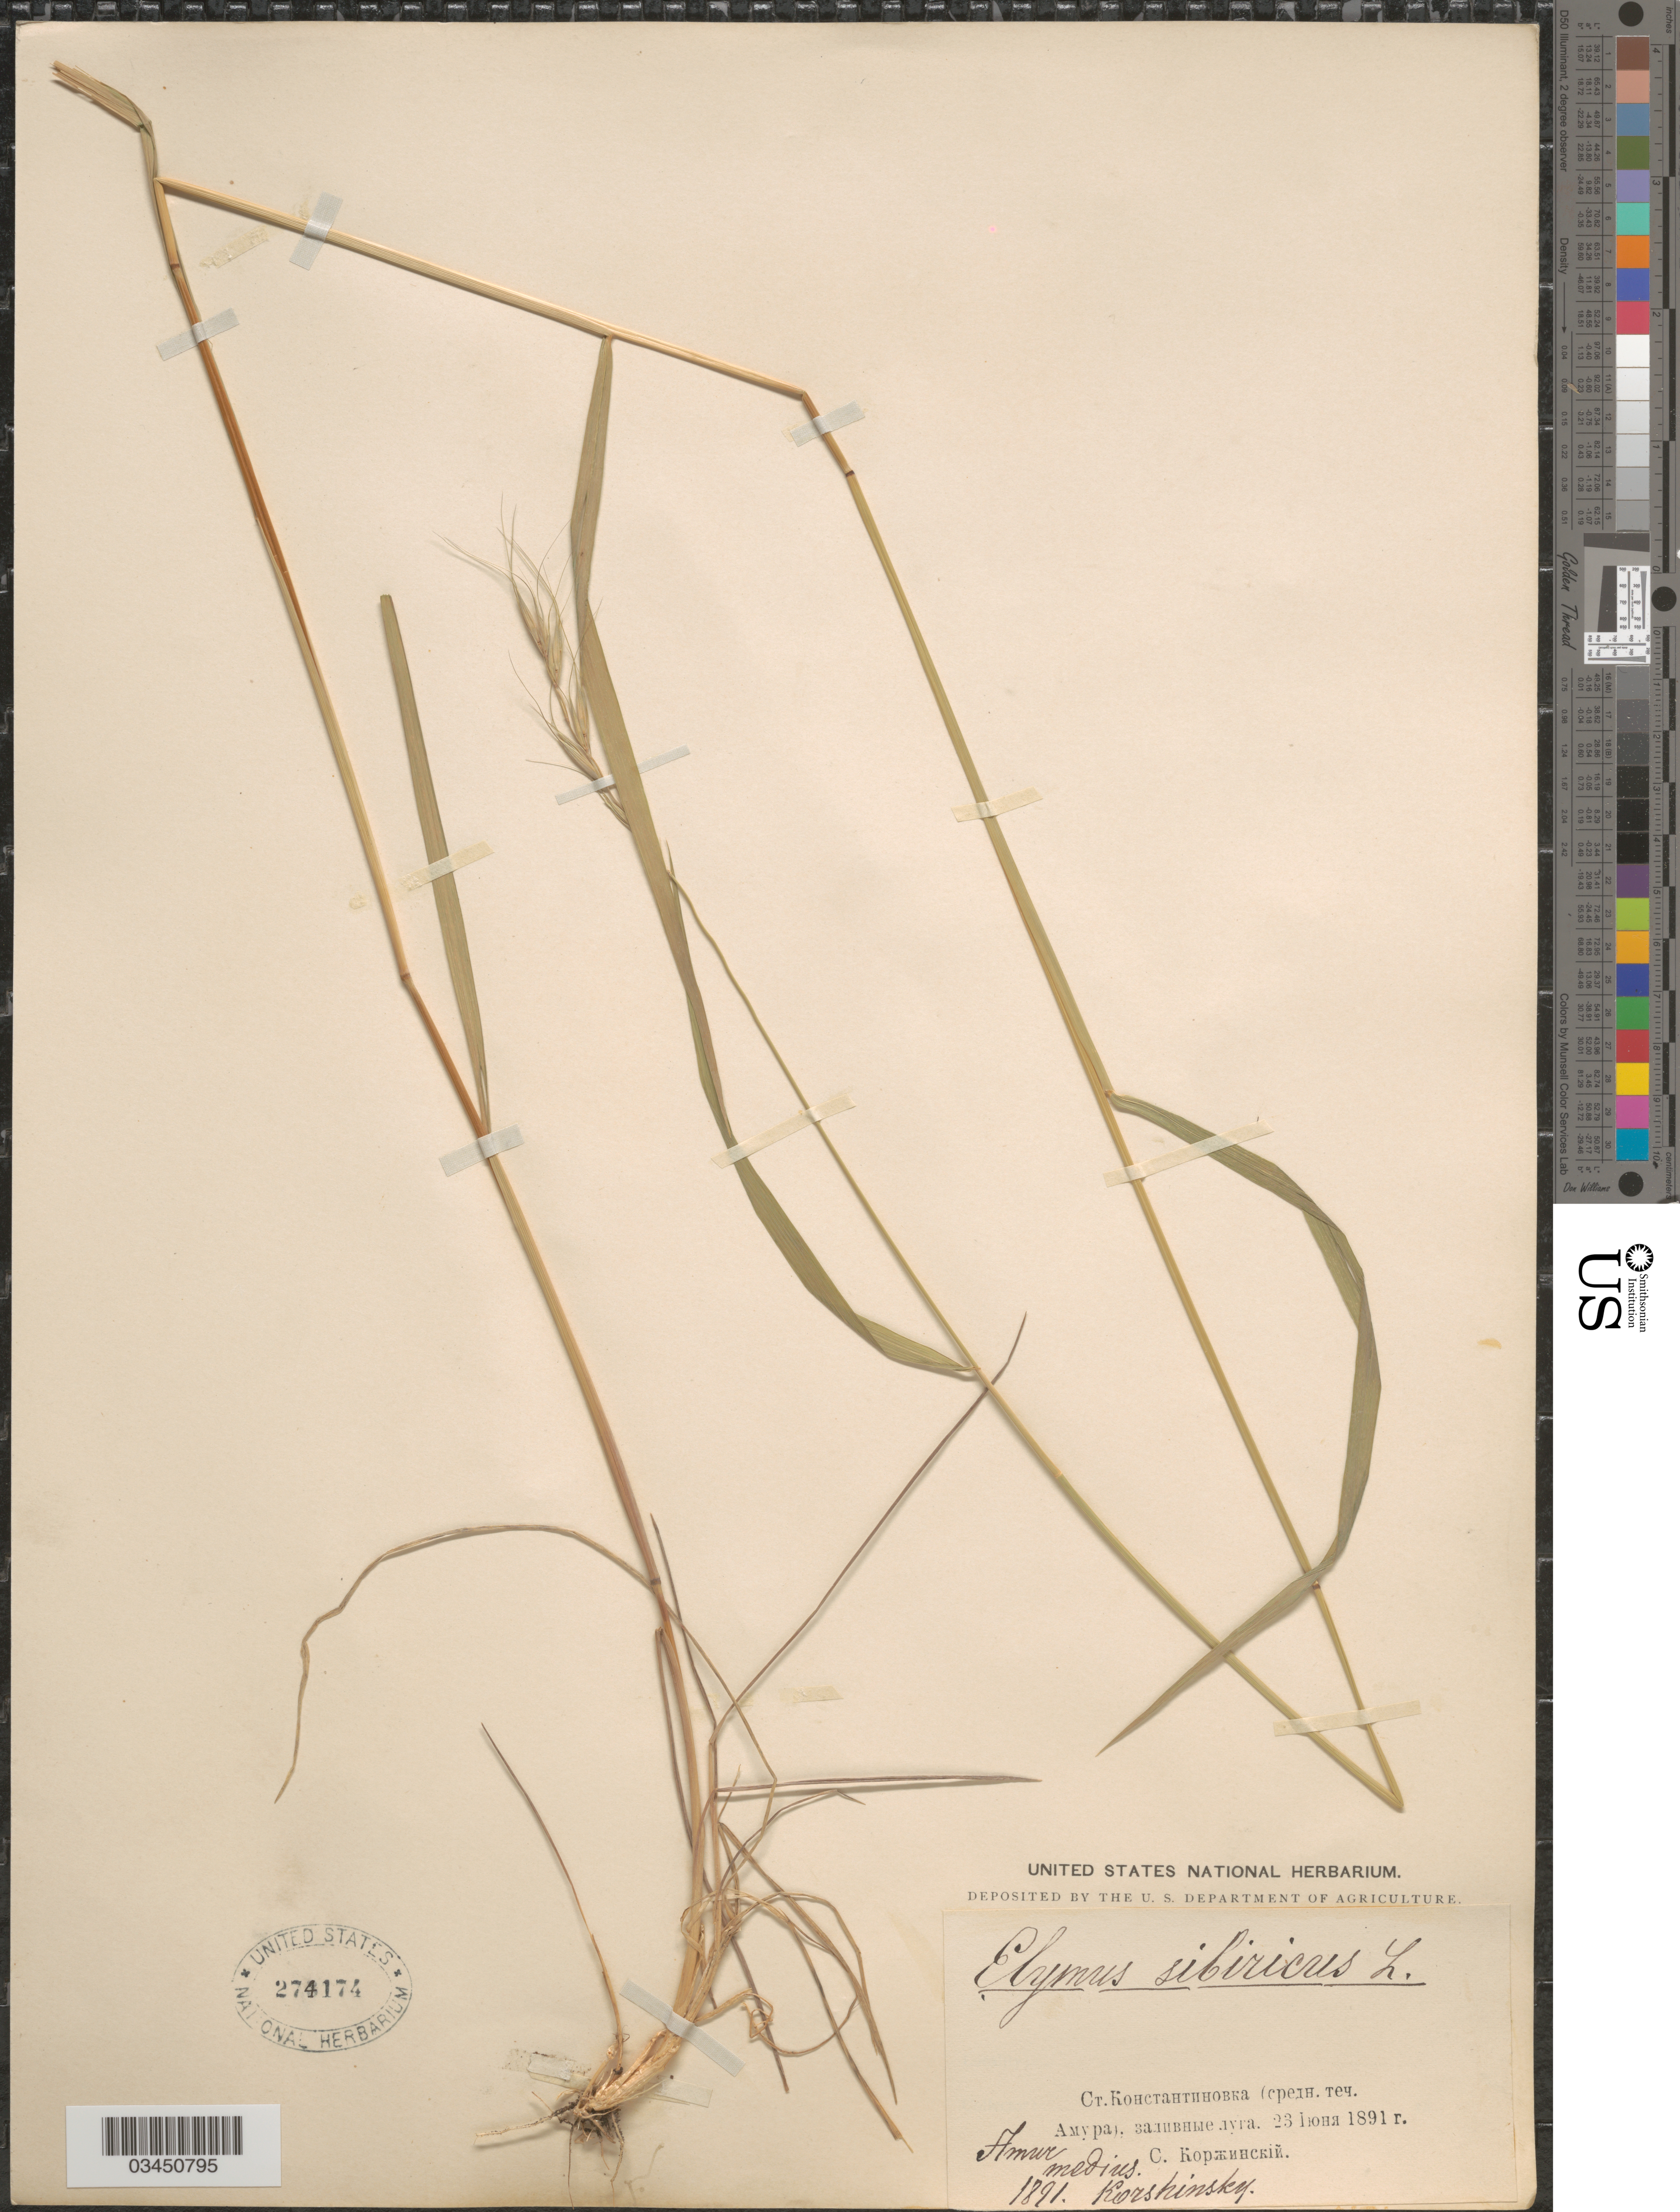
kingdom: Plantae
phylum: Tracheophyta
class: Liliopsida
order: Poales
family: Poaceae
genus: Elymus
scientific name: Elymus sibiricus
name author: L.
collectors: Korshinsky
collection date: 1891-06-23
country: Russian Federation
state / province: Amur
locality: Amur medius. Konstantinovka, middle flow of river Amur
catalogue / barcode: US 274174